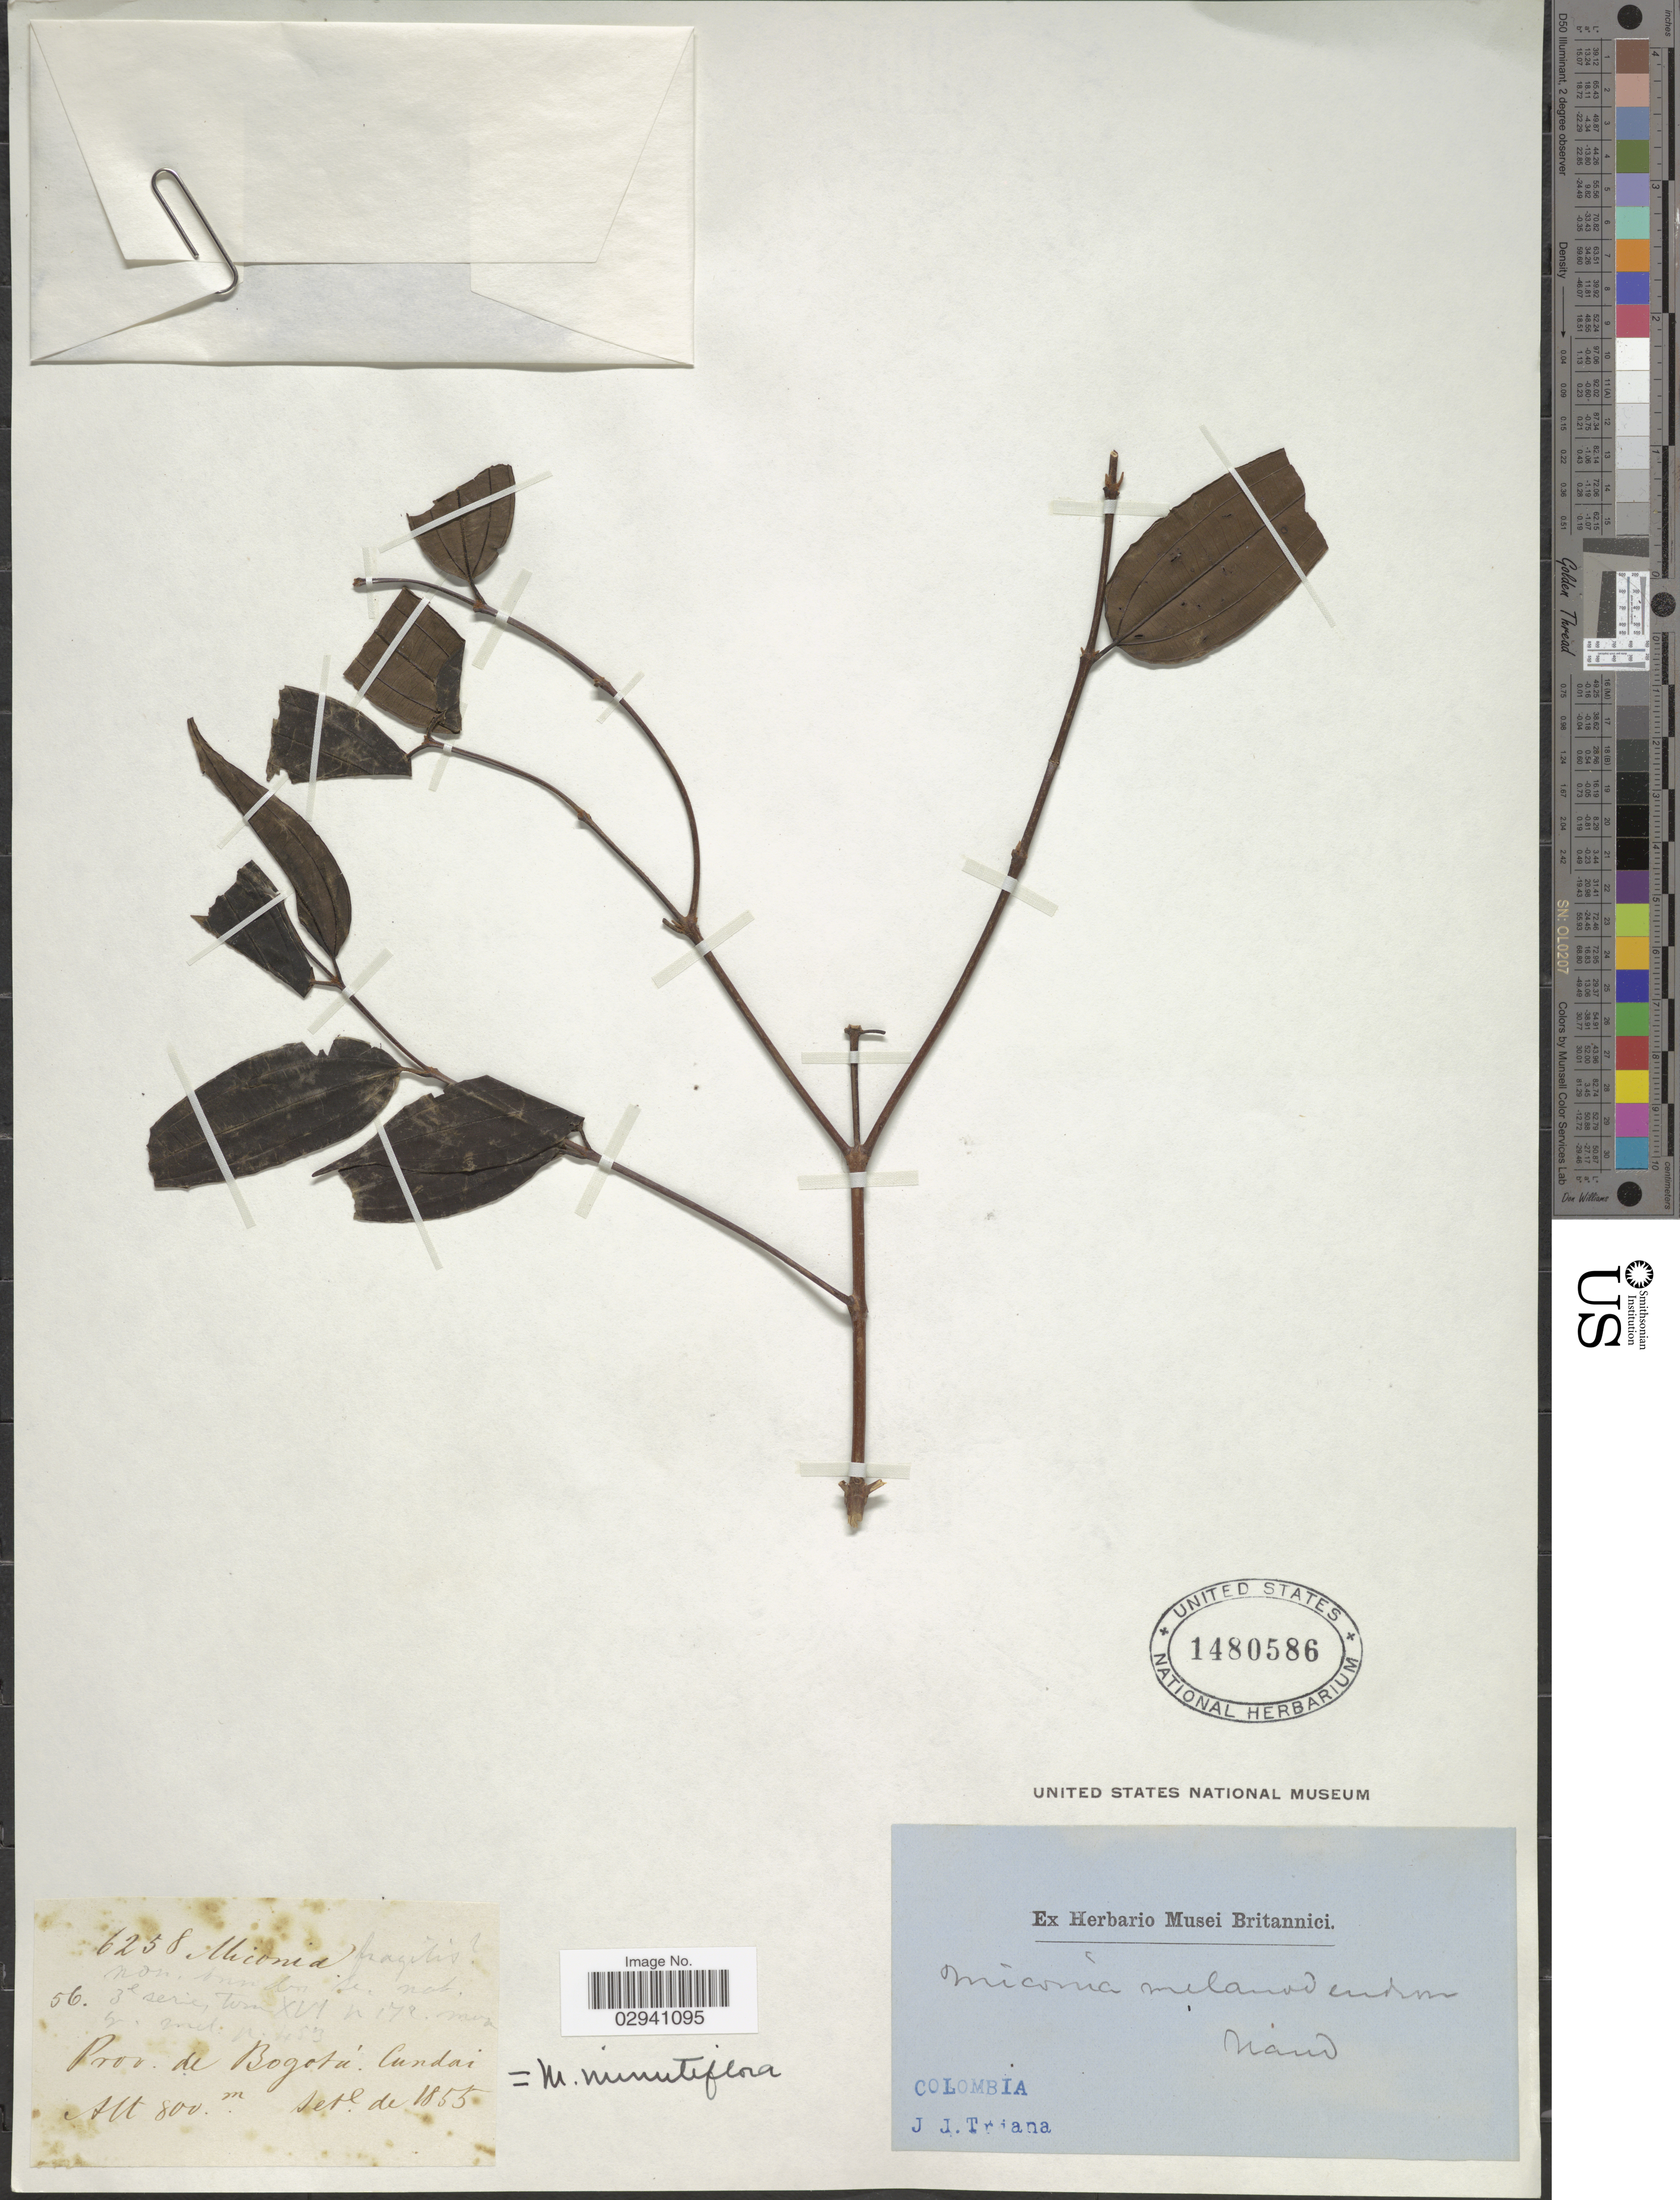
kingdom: Plantae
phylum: Tracheophyta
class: Magnoliopsida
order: Myrtales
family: Melastomataceae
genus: Miconia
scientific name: Miconia minutiflora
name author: (Bonpl.) DC.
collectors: J. J. Triana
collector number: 56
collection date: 1855-09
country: Colombia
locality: Prov. de Bogotá. Cundai.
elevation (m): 800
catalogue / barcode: US 1480586